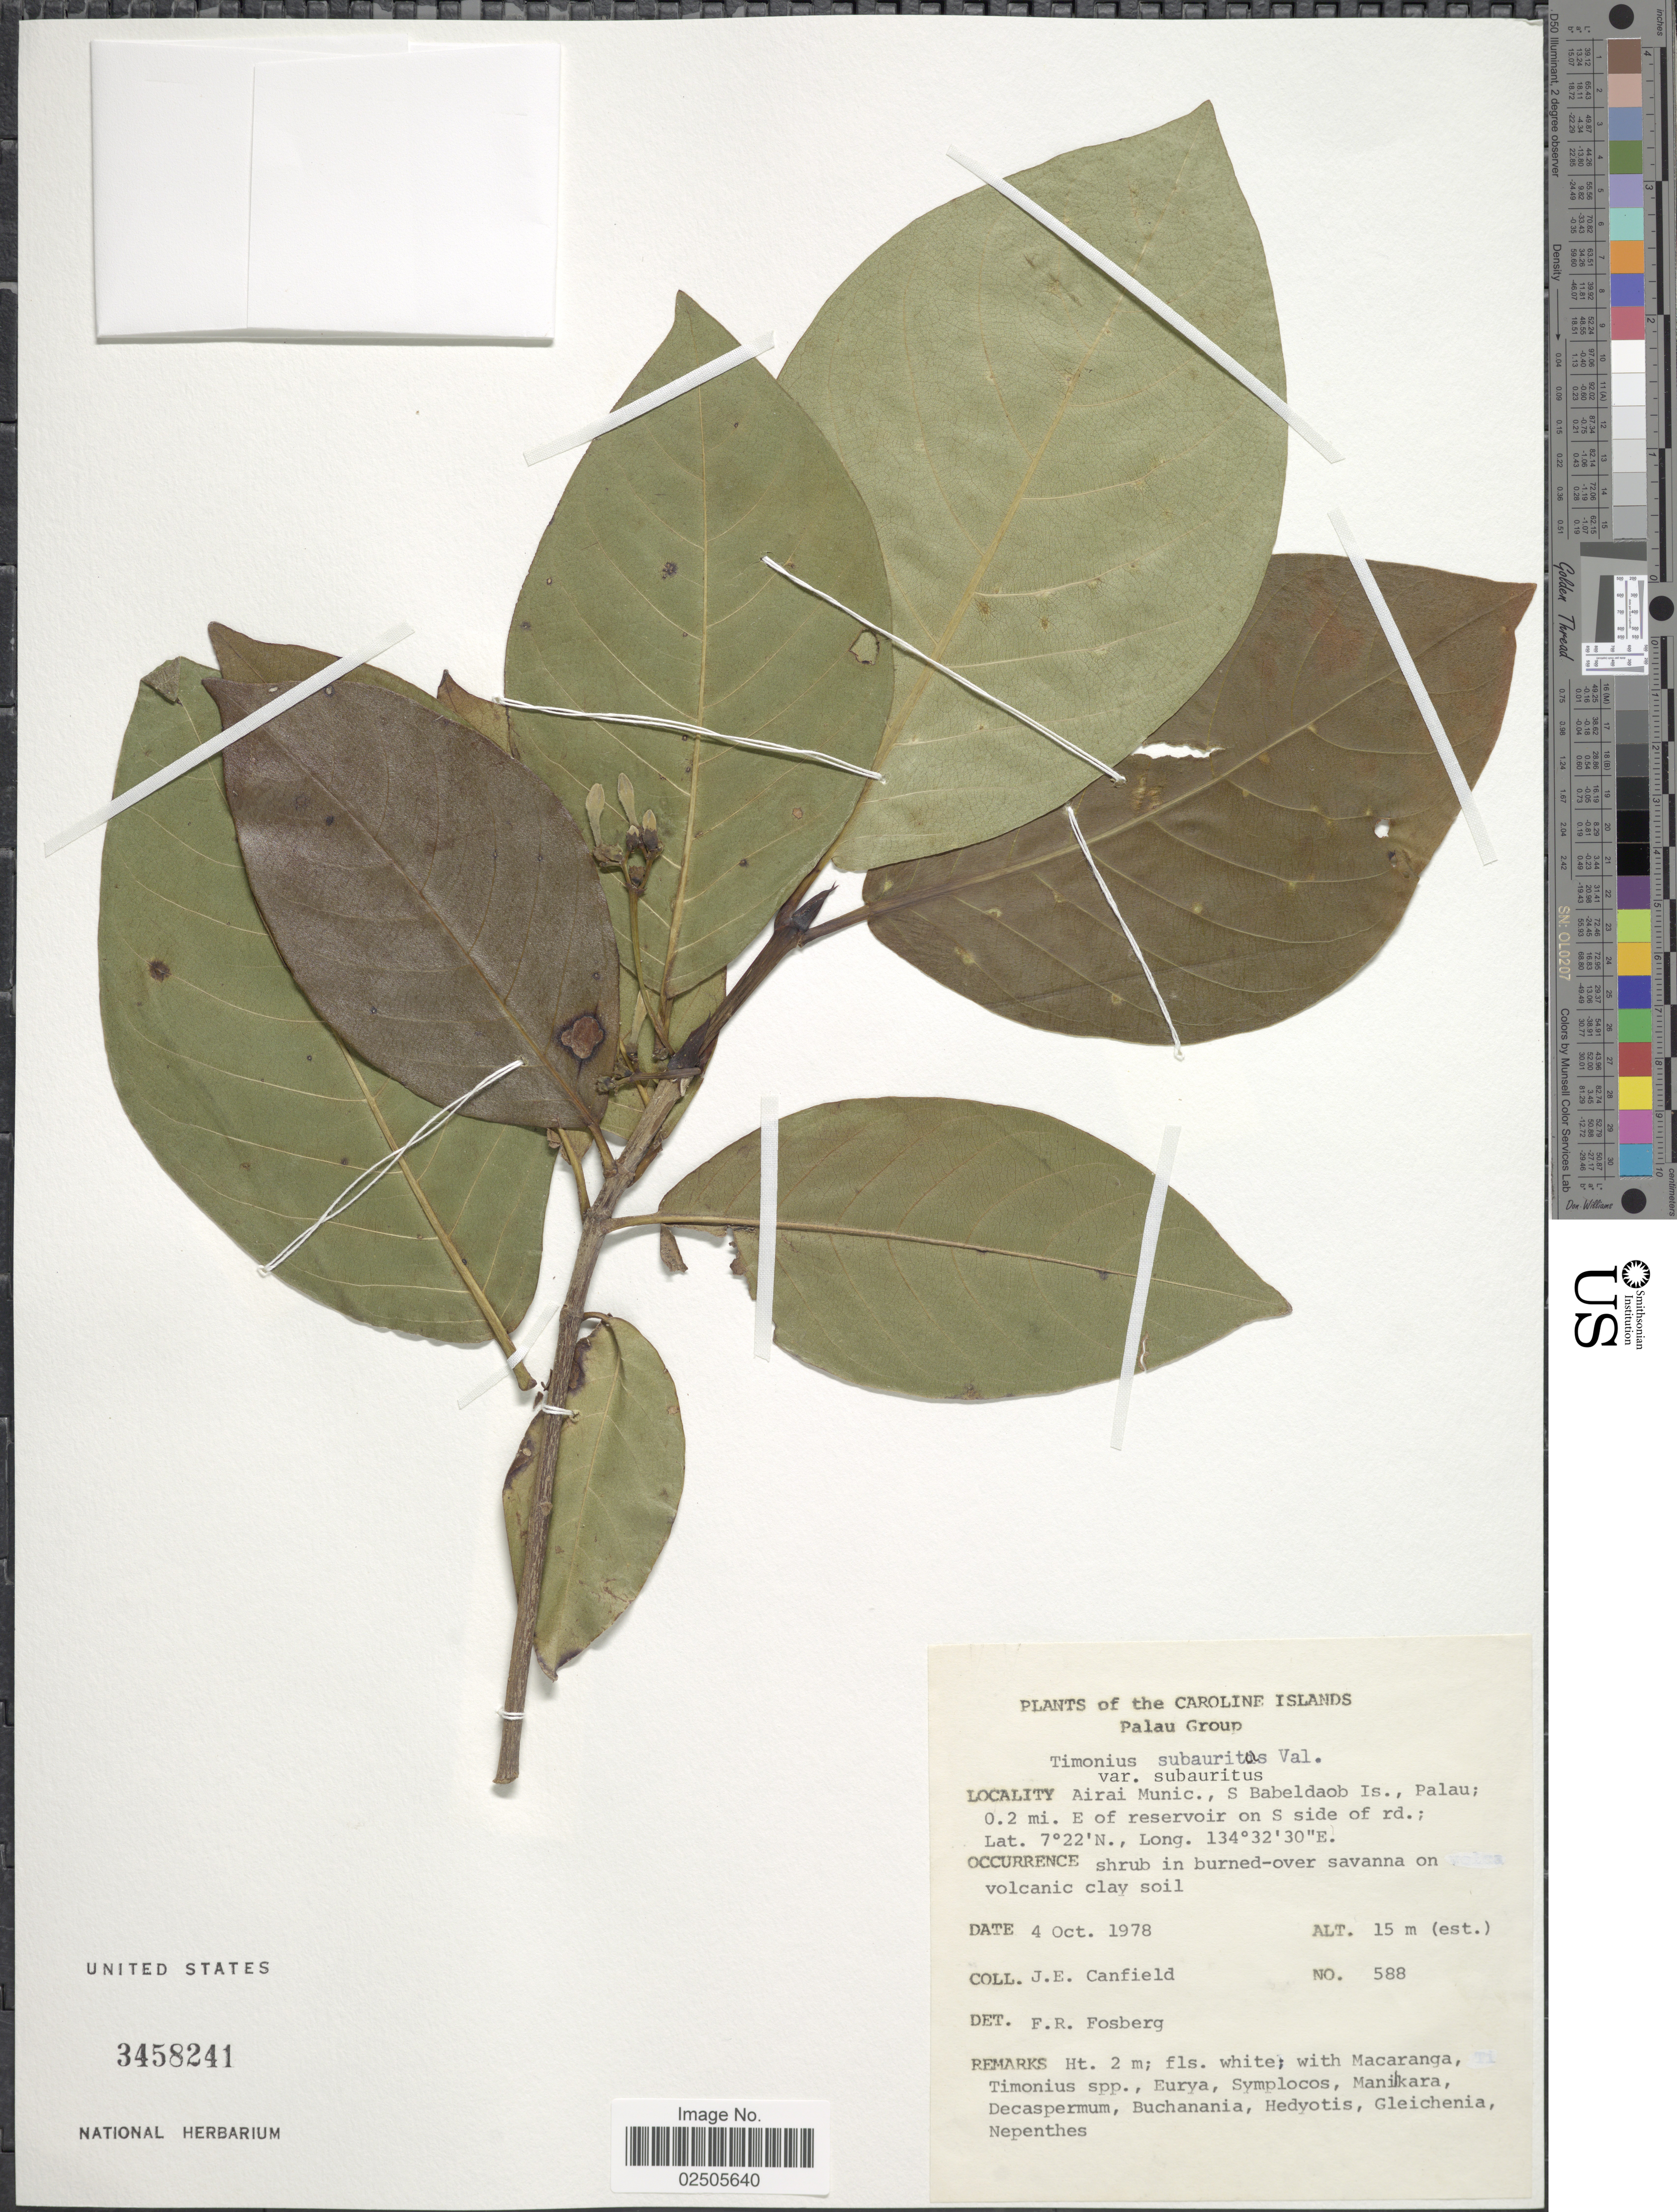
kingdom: Plantae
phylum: Tracheophyta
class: Magnoliopsida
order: Gentianales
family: Rubiaceae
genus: Timonius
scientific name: Timonius subauritus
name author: Valeton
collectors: J. E. Canfield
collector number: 588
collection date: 1978-10-04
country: Palau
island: Babeldaob [Babelthuap]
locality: Airai Munic., S Babeldaob Is., Palau; 0.2 mi. E of reservoir on S side of rd.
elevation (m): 15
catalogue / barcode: US 3458241